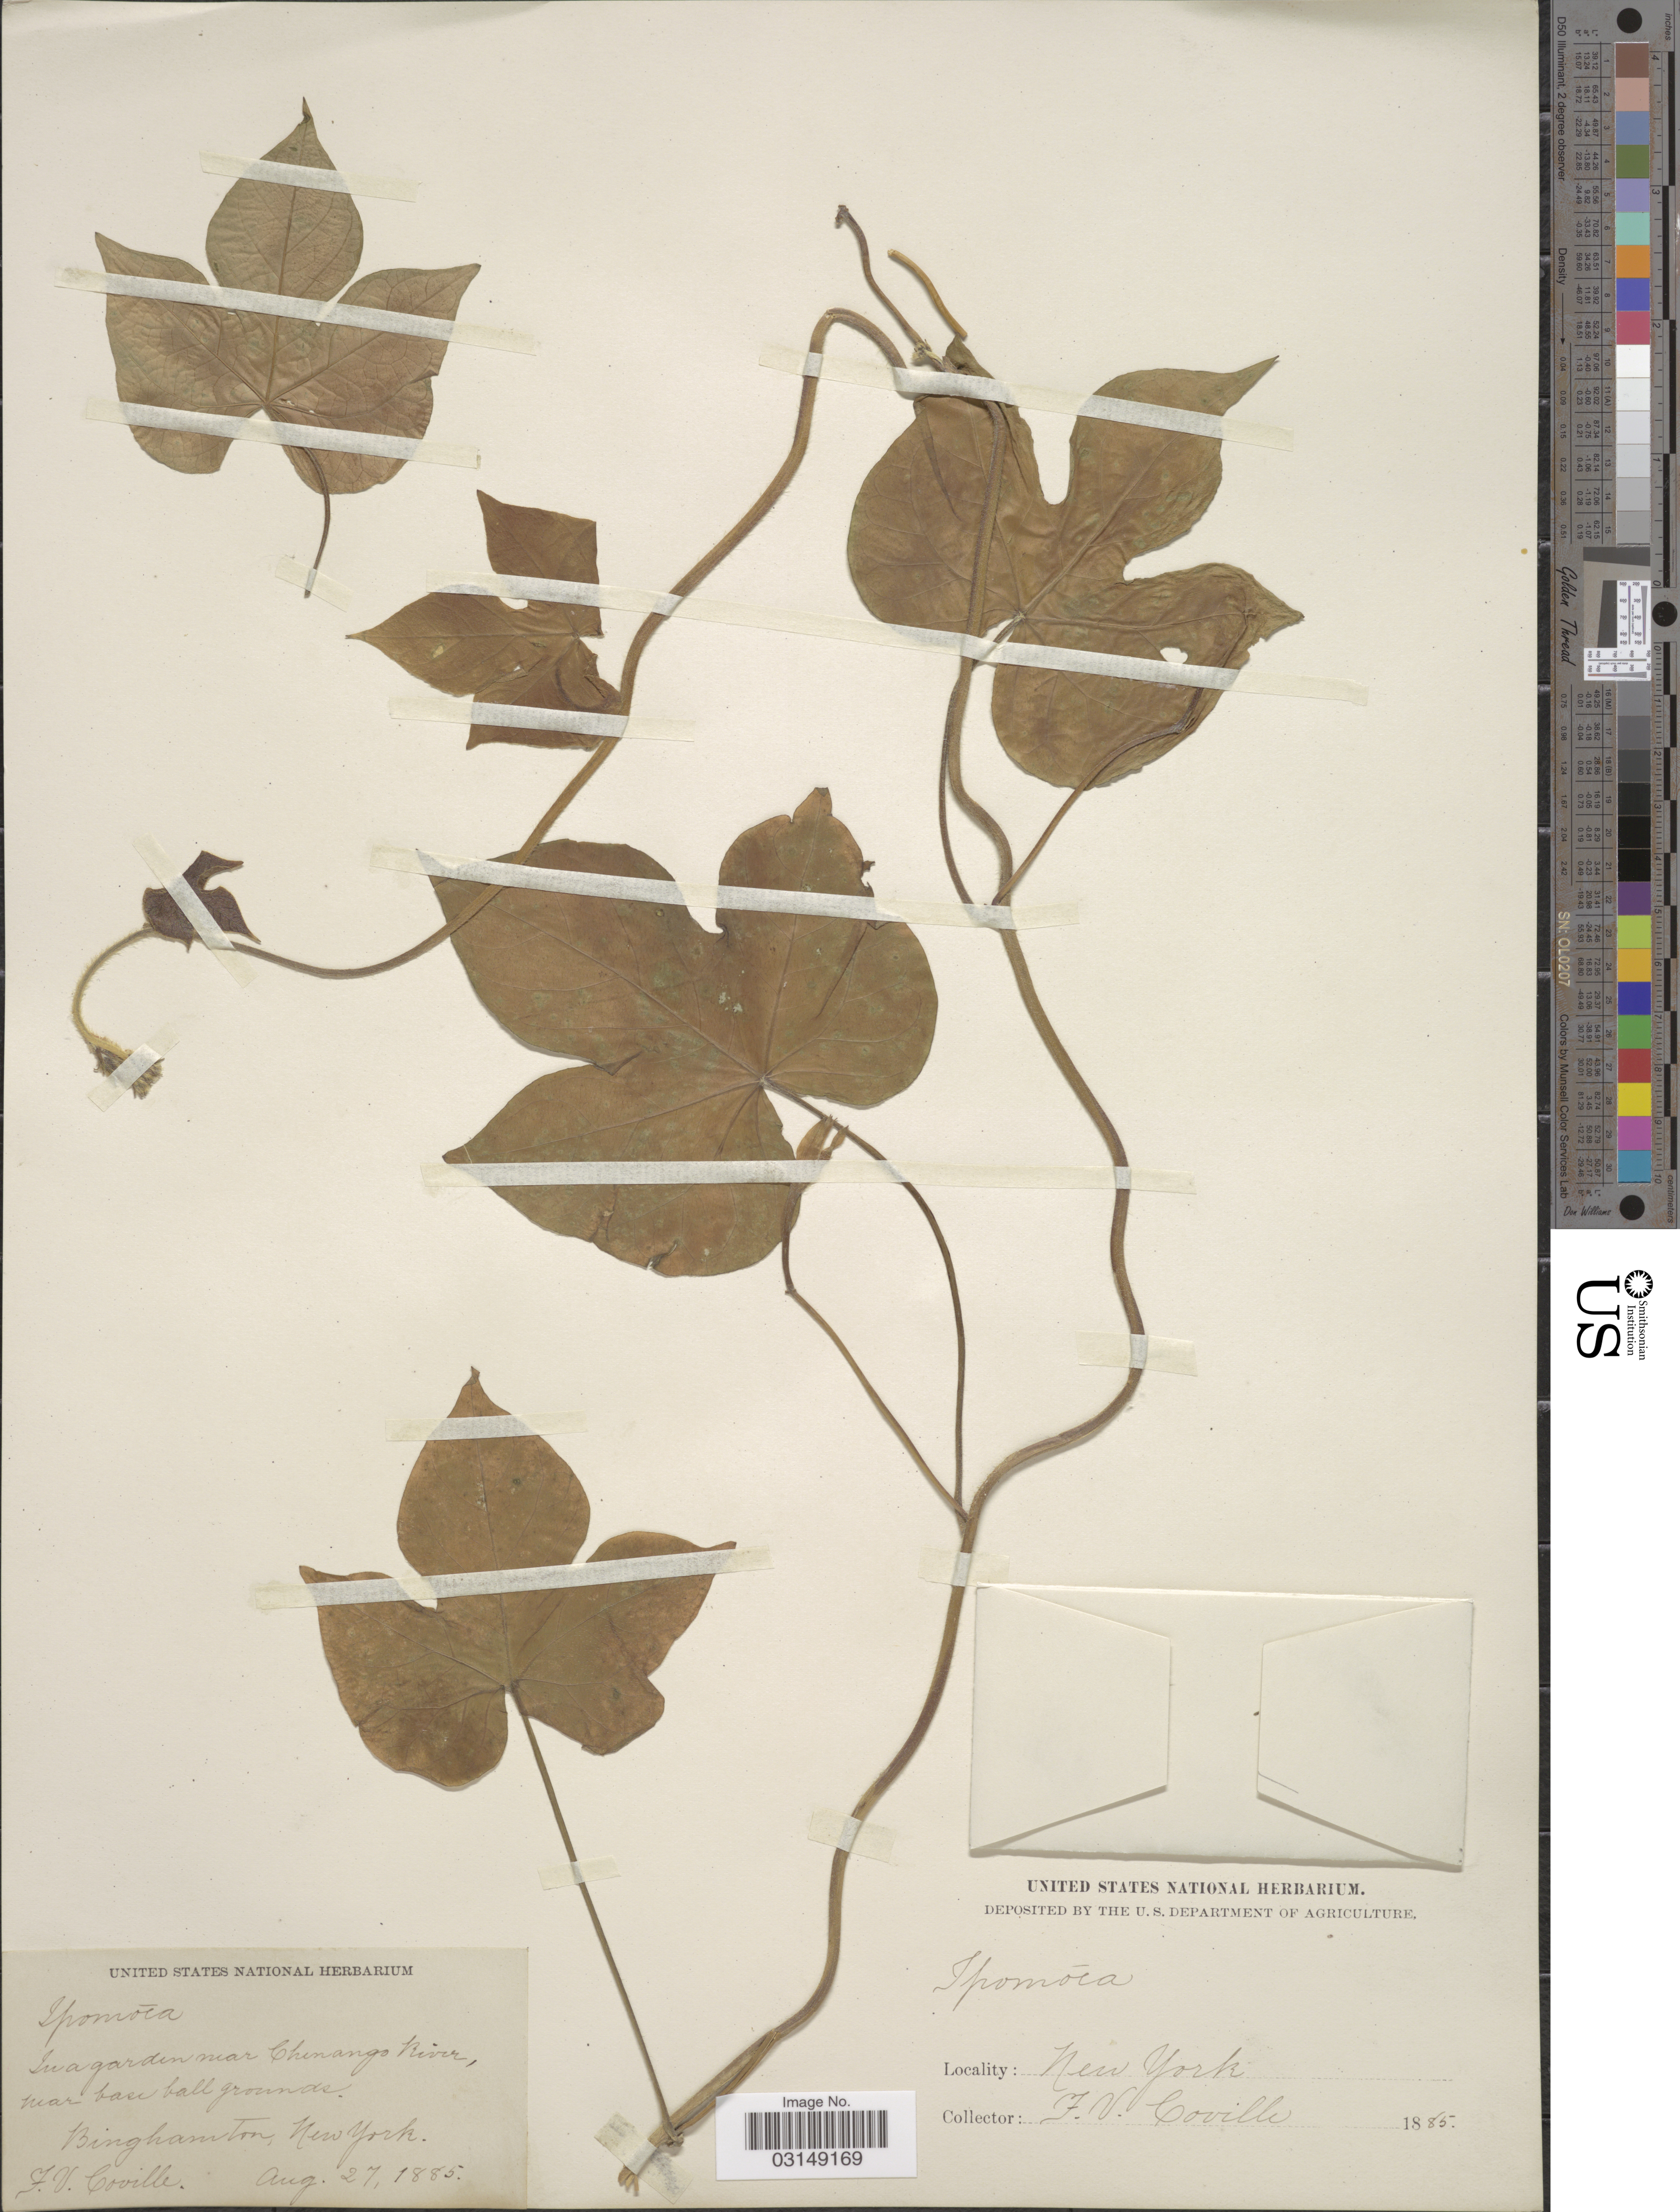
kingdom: Plantae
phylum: Tracheophyta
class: Magnoliopsida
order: Solanales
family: Convolvulaceae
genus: Ipomoea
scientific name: Ipomoea purpurea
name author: (L.) Roth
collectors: F. V. Coville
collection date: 1885-08-27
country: United States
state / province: New York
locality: In a garden near Chenango River, near base ball grounds. Binghamton, New York.